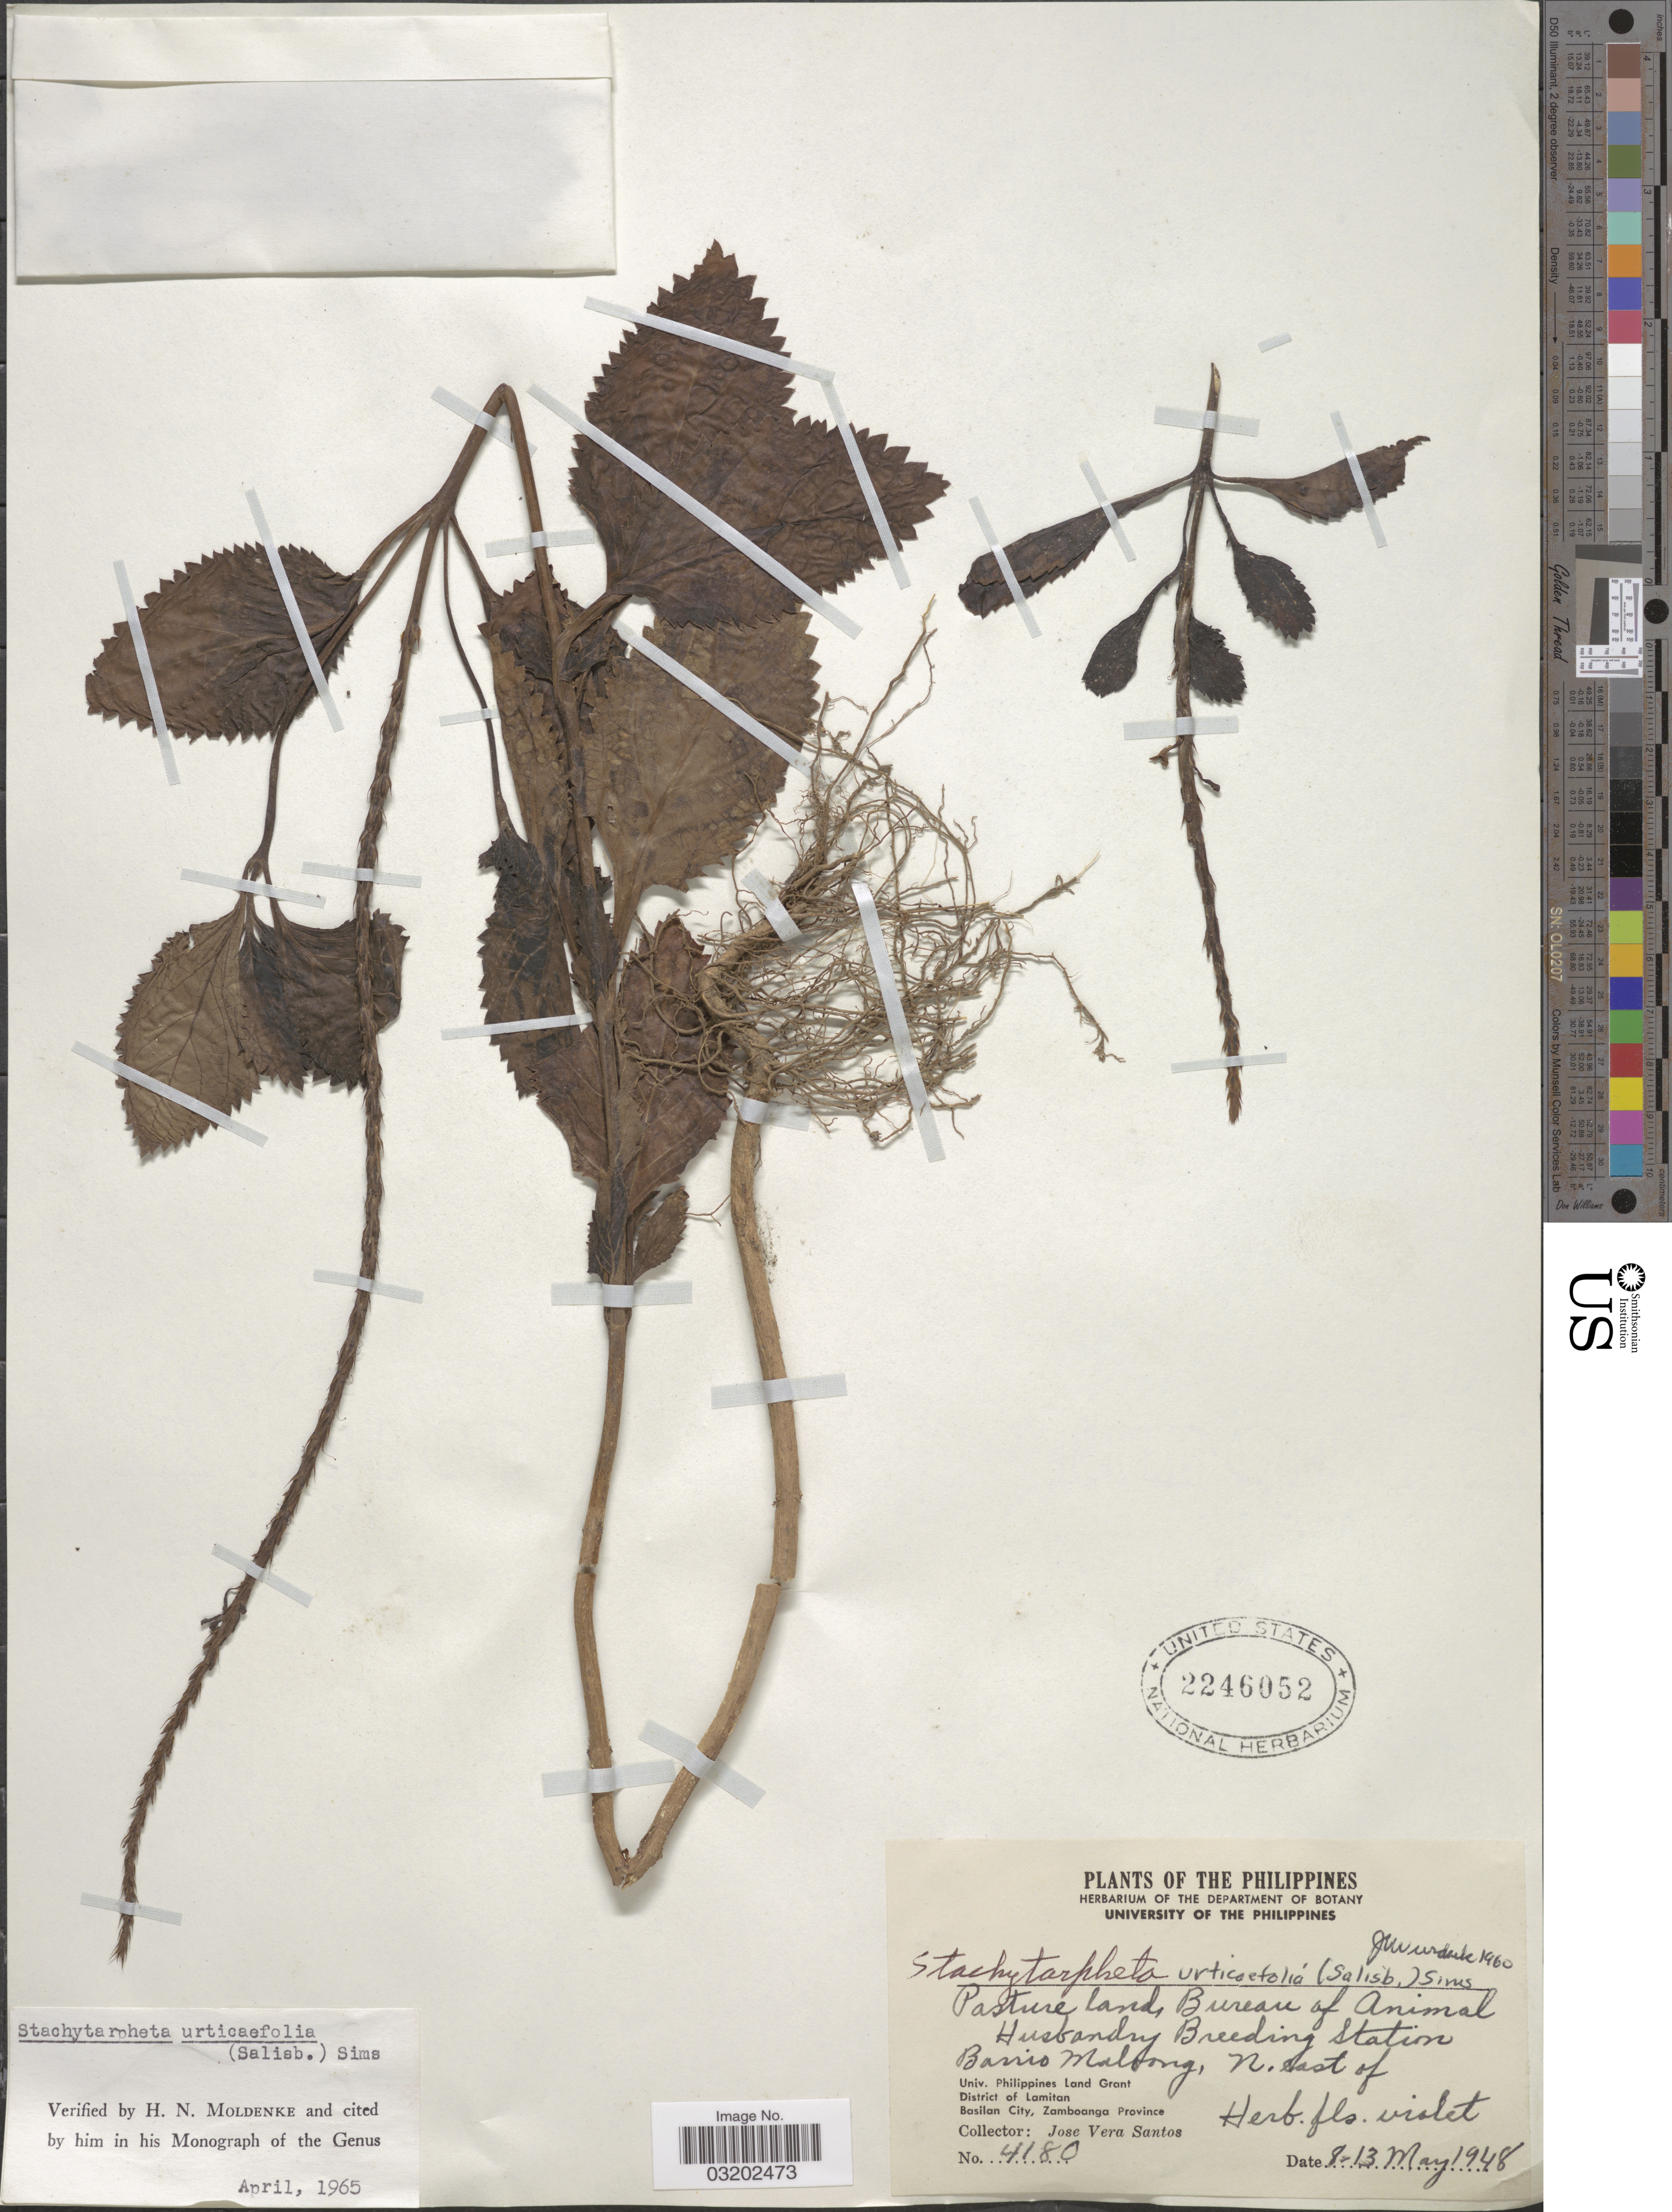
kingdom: Plantae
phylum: Tracheophyta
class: Magnoliopsida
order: Lamiales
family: Verbenaceae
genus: Stachytarpheta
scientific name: Stachytarpheta urticifolia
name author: Sims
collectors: J. Vera Santos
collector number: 4180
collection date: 1948-05-08/1948-05-13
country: Philippines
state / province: Muslim Mindanao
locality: Pasture land, Bureau of Animal, Husbandry Breeding Station Barrio Maloong , N. east of Univ. Philippines Land Grant, District of Lamitan, Basilan City, Zamboanga Province.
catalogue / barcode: US 2246052